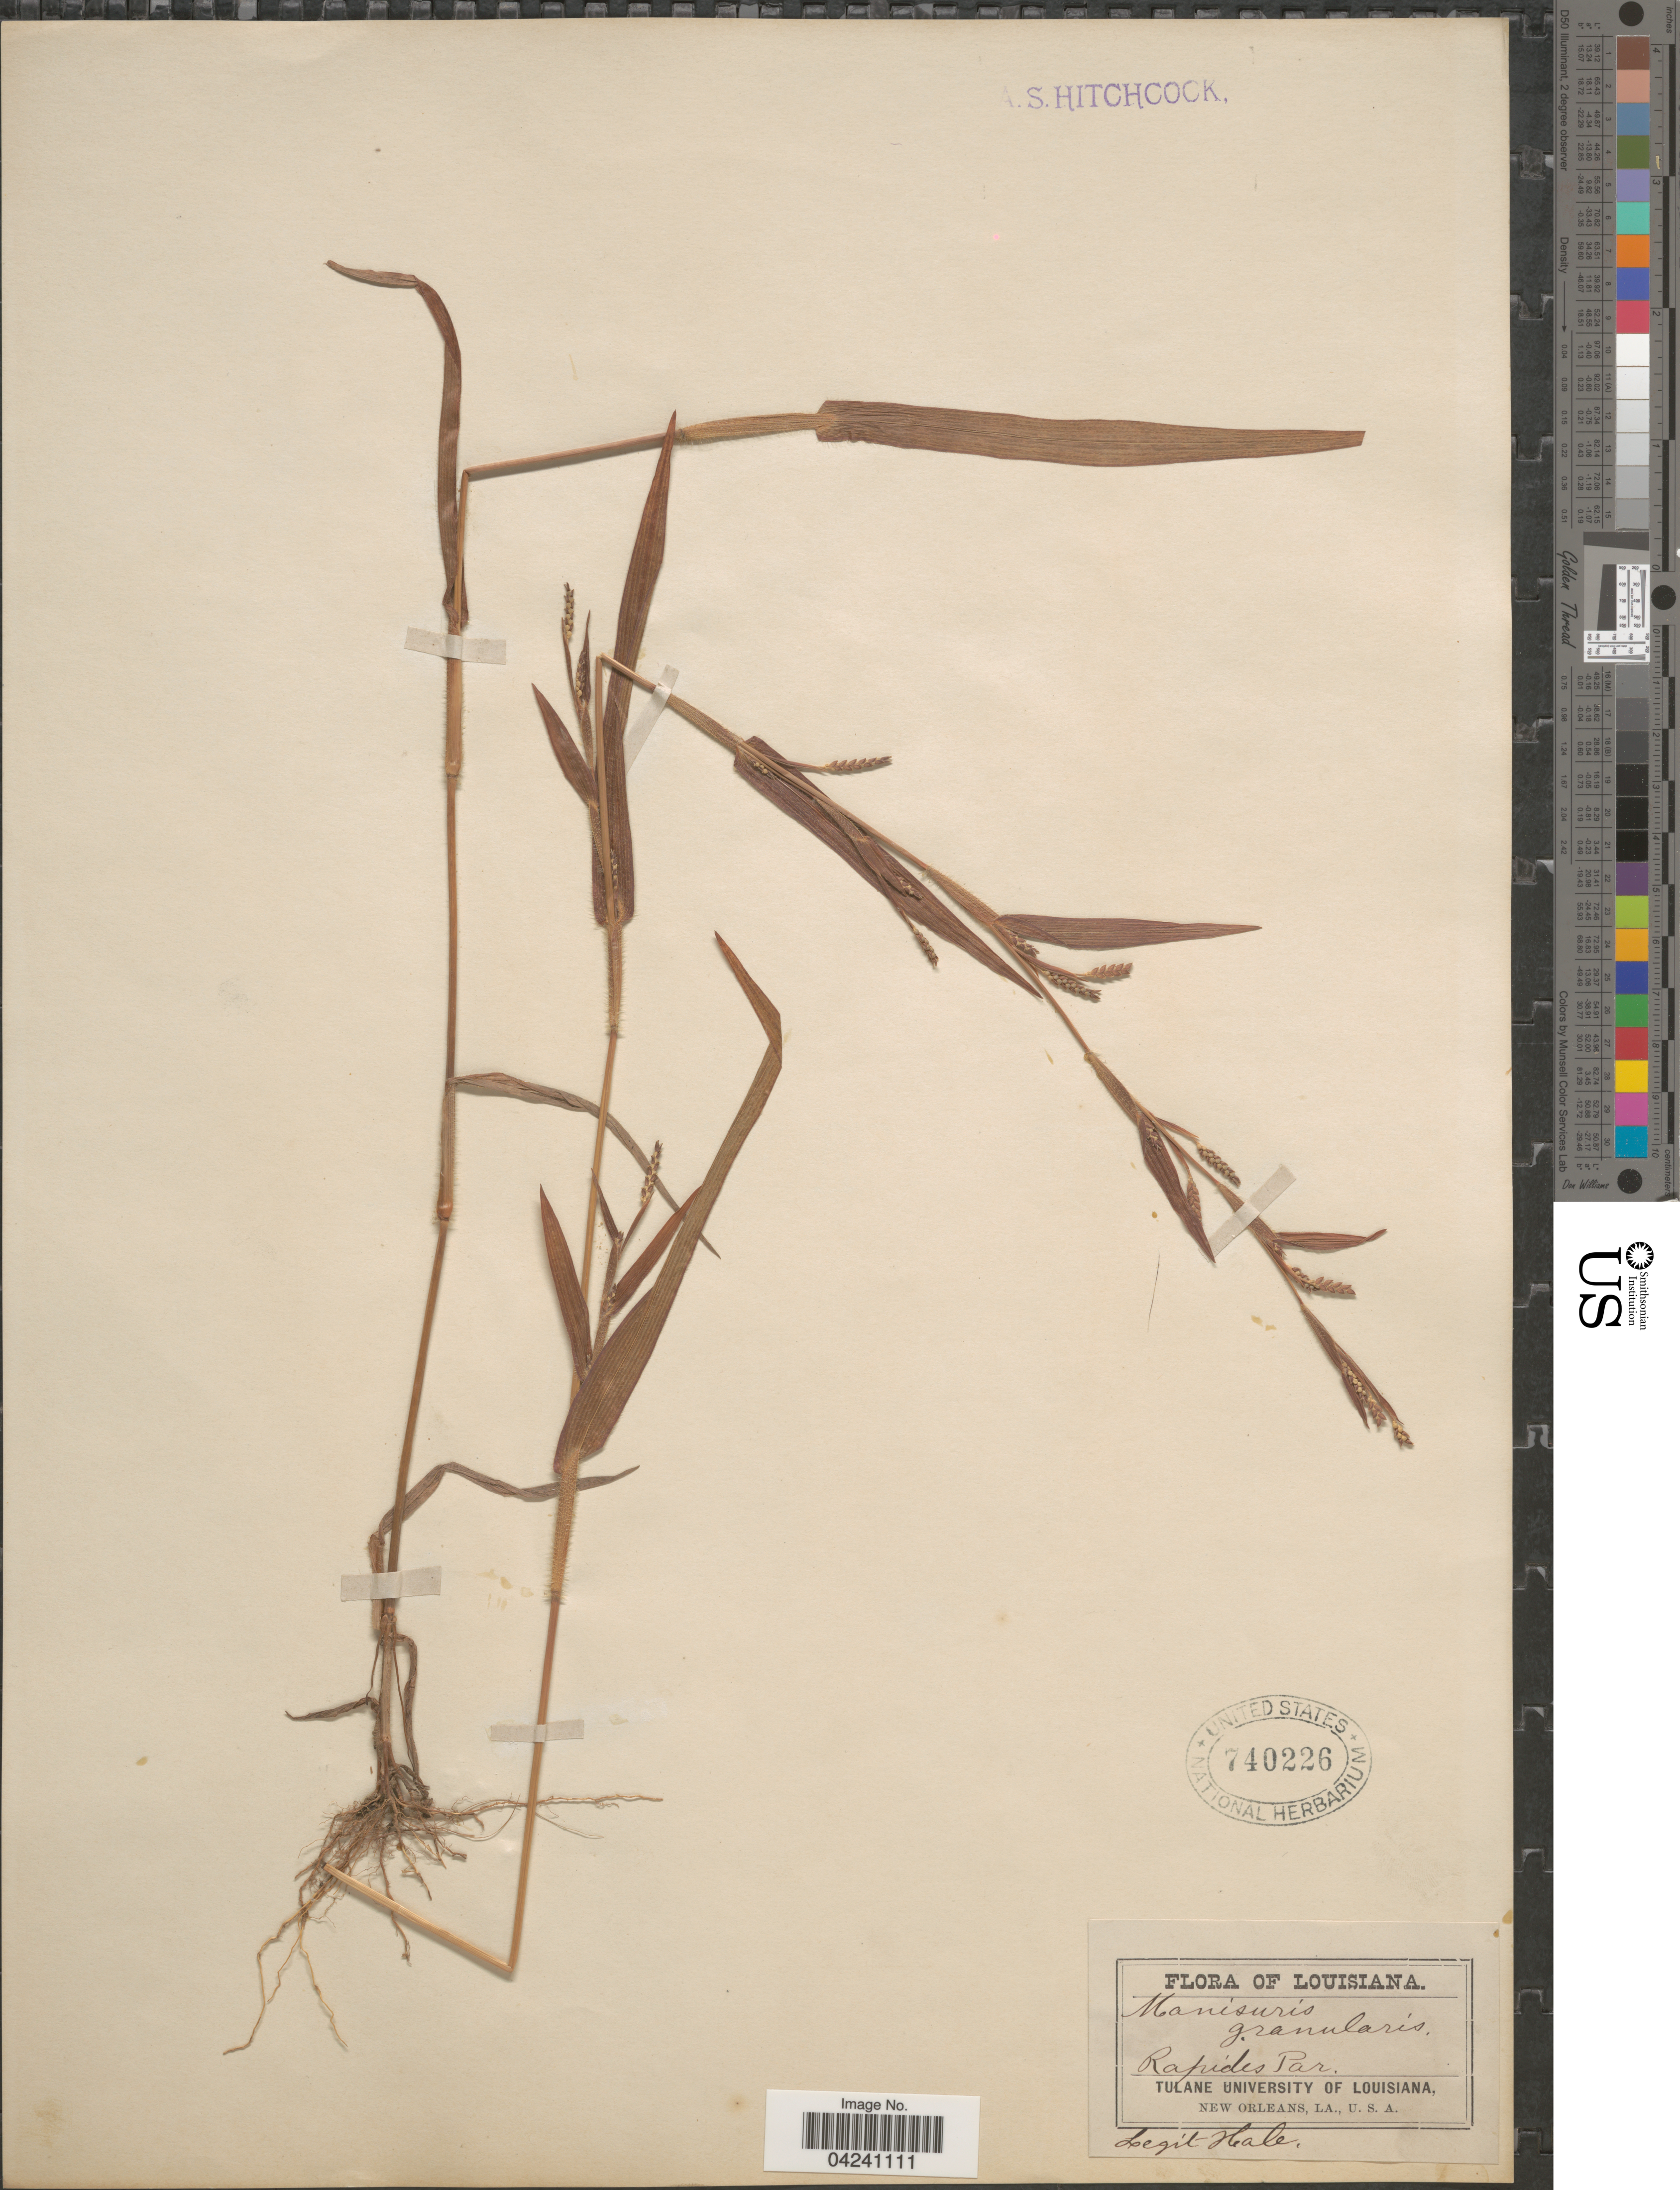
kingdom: Plantae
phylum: Tracheophyta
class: Liliopsida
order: Poales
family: Poaceae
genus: Hackelochloa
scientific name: Hackelochloa granularis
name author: (L.) Kuntze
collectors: -- Hale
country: United States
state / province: Louisiana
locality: Rapides Par.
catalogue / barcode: US 740226